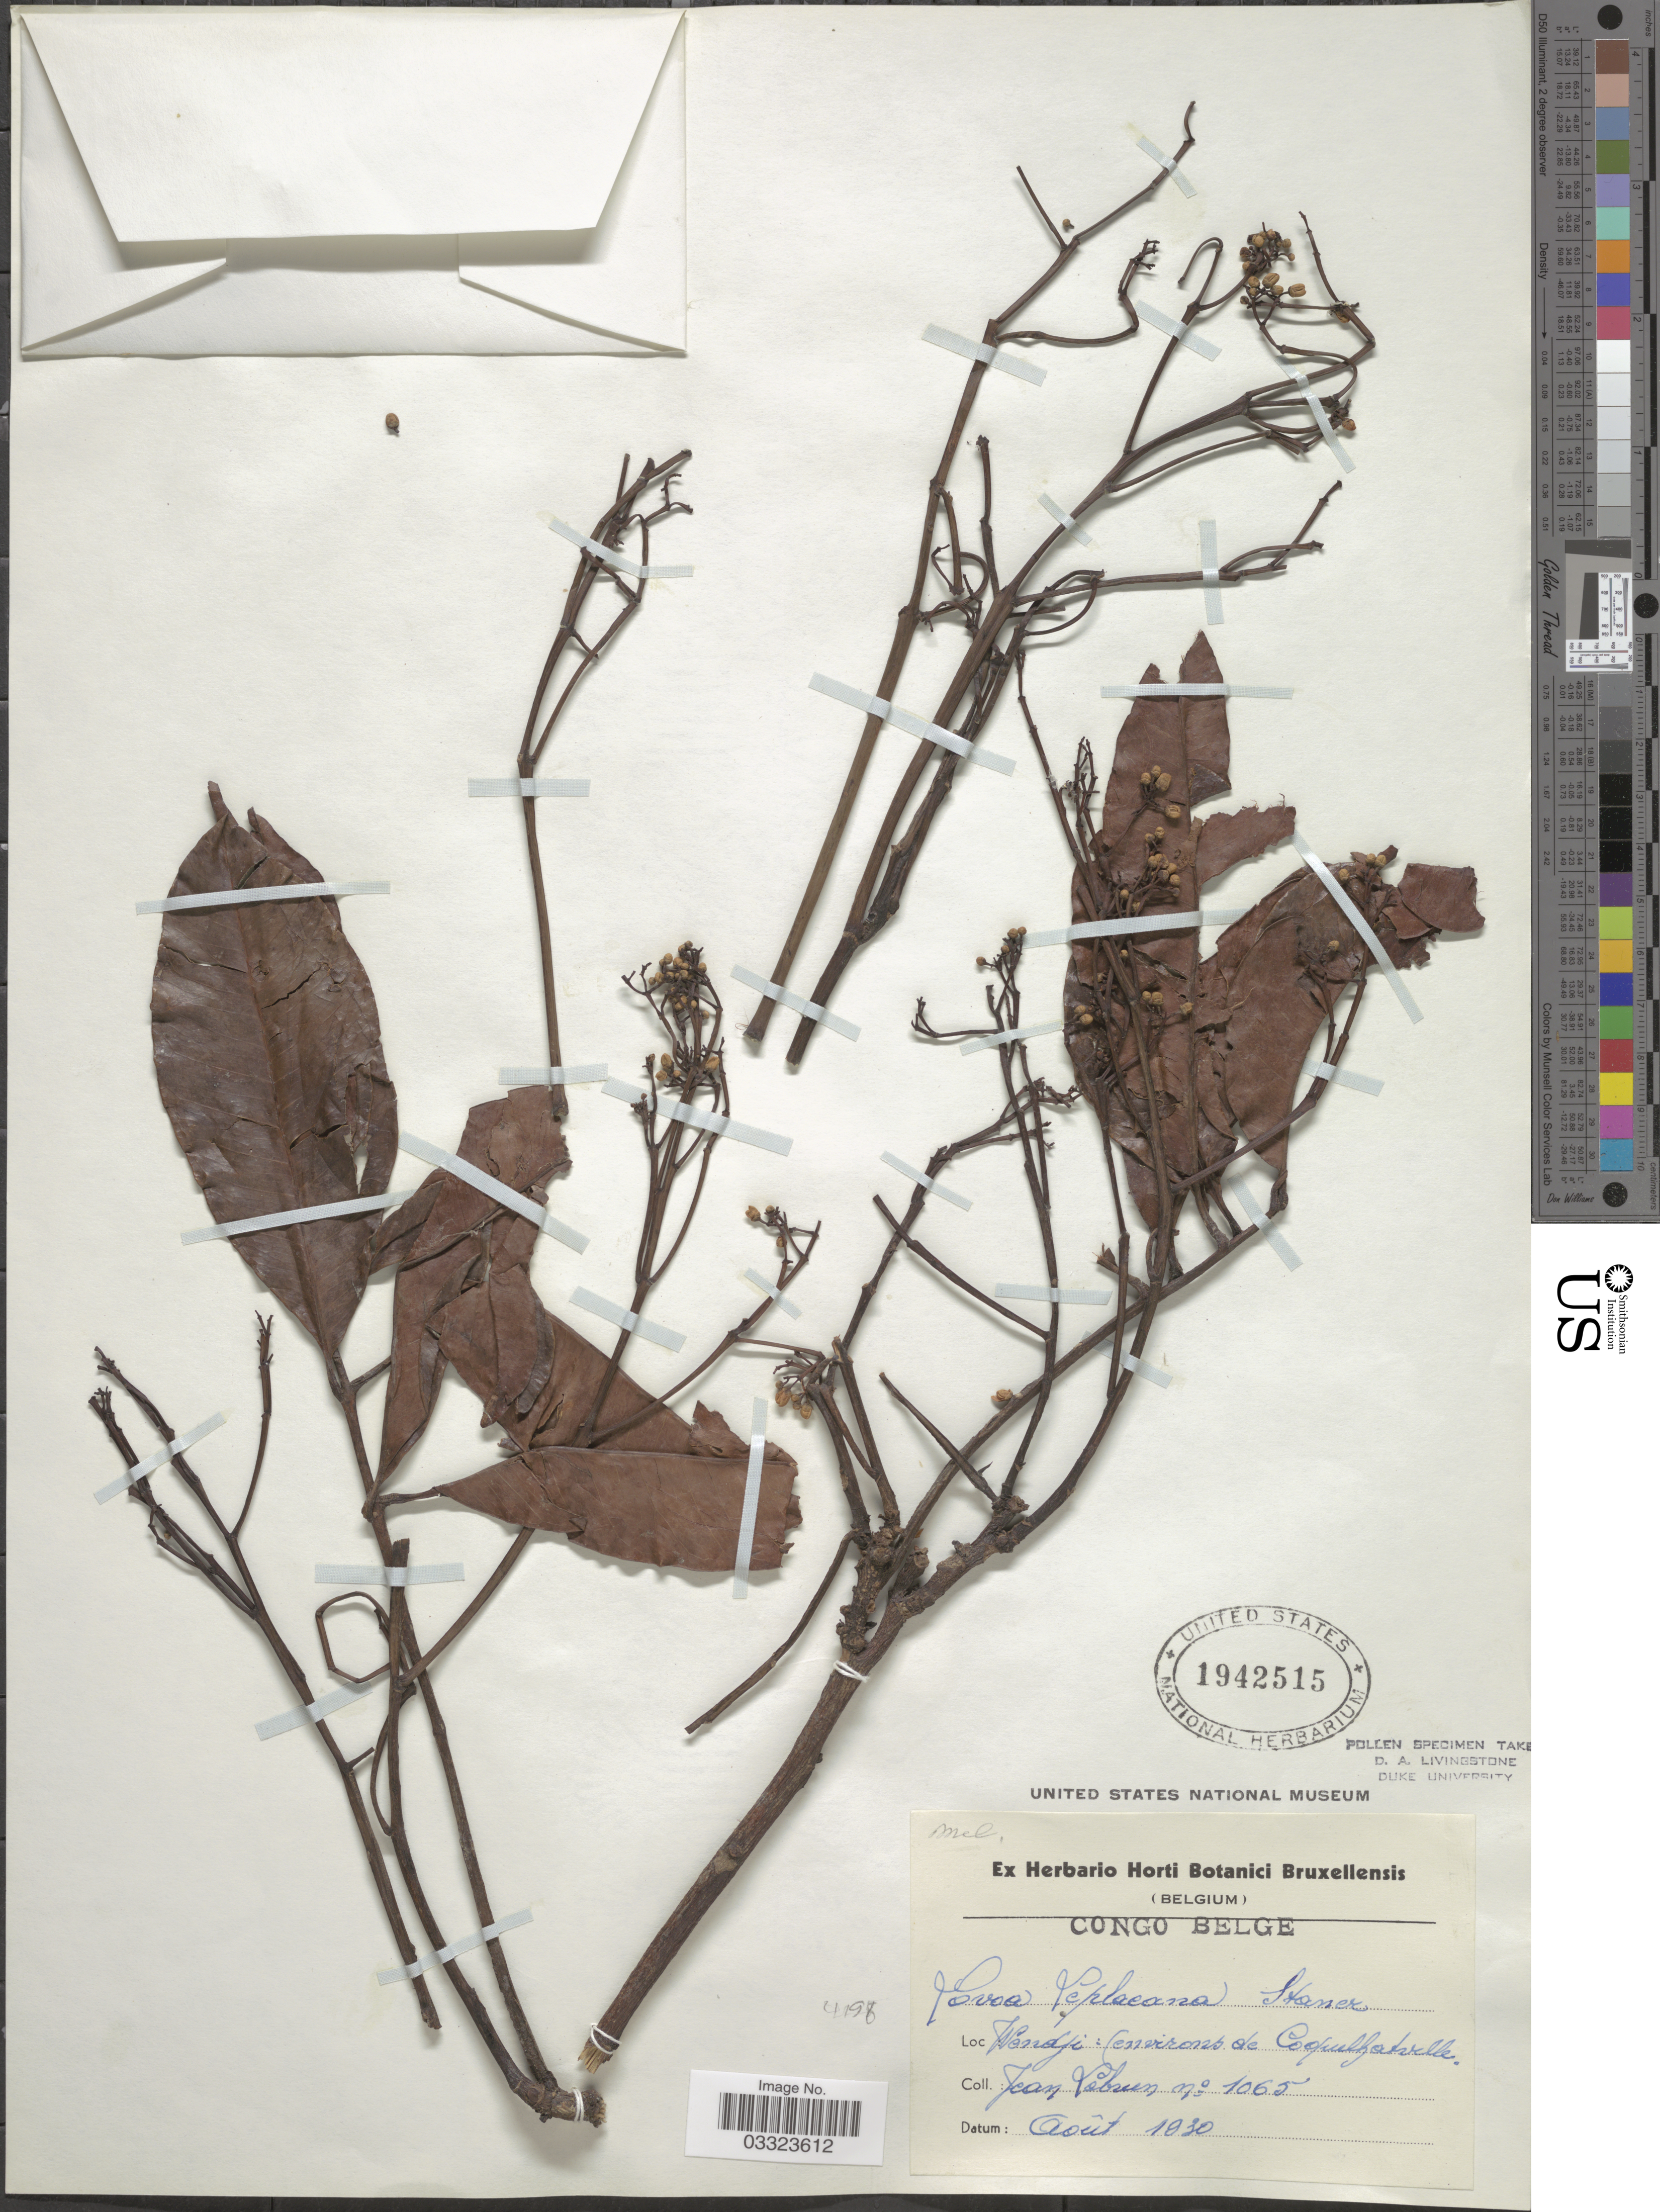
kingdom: Plantae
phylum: Tracheophyta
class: Magnoliopsida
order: Sapindales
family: Meliaceae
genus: Lovoa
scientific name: Lovoa leplaeana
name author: Staner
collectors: J. A. Lebrun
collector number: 1065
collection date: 1930-08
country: Congo, Democratic Republic of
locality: Congo Belge. Wendji (environs de Coquilhatville.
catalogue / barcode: US 1942515